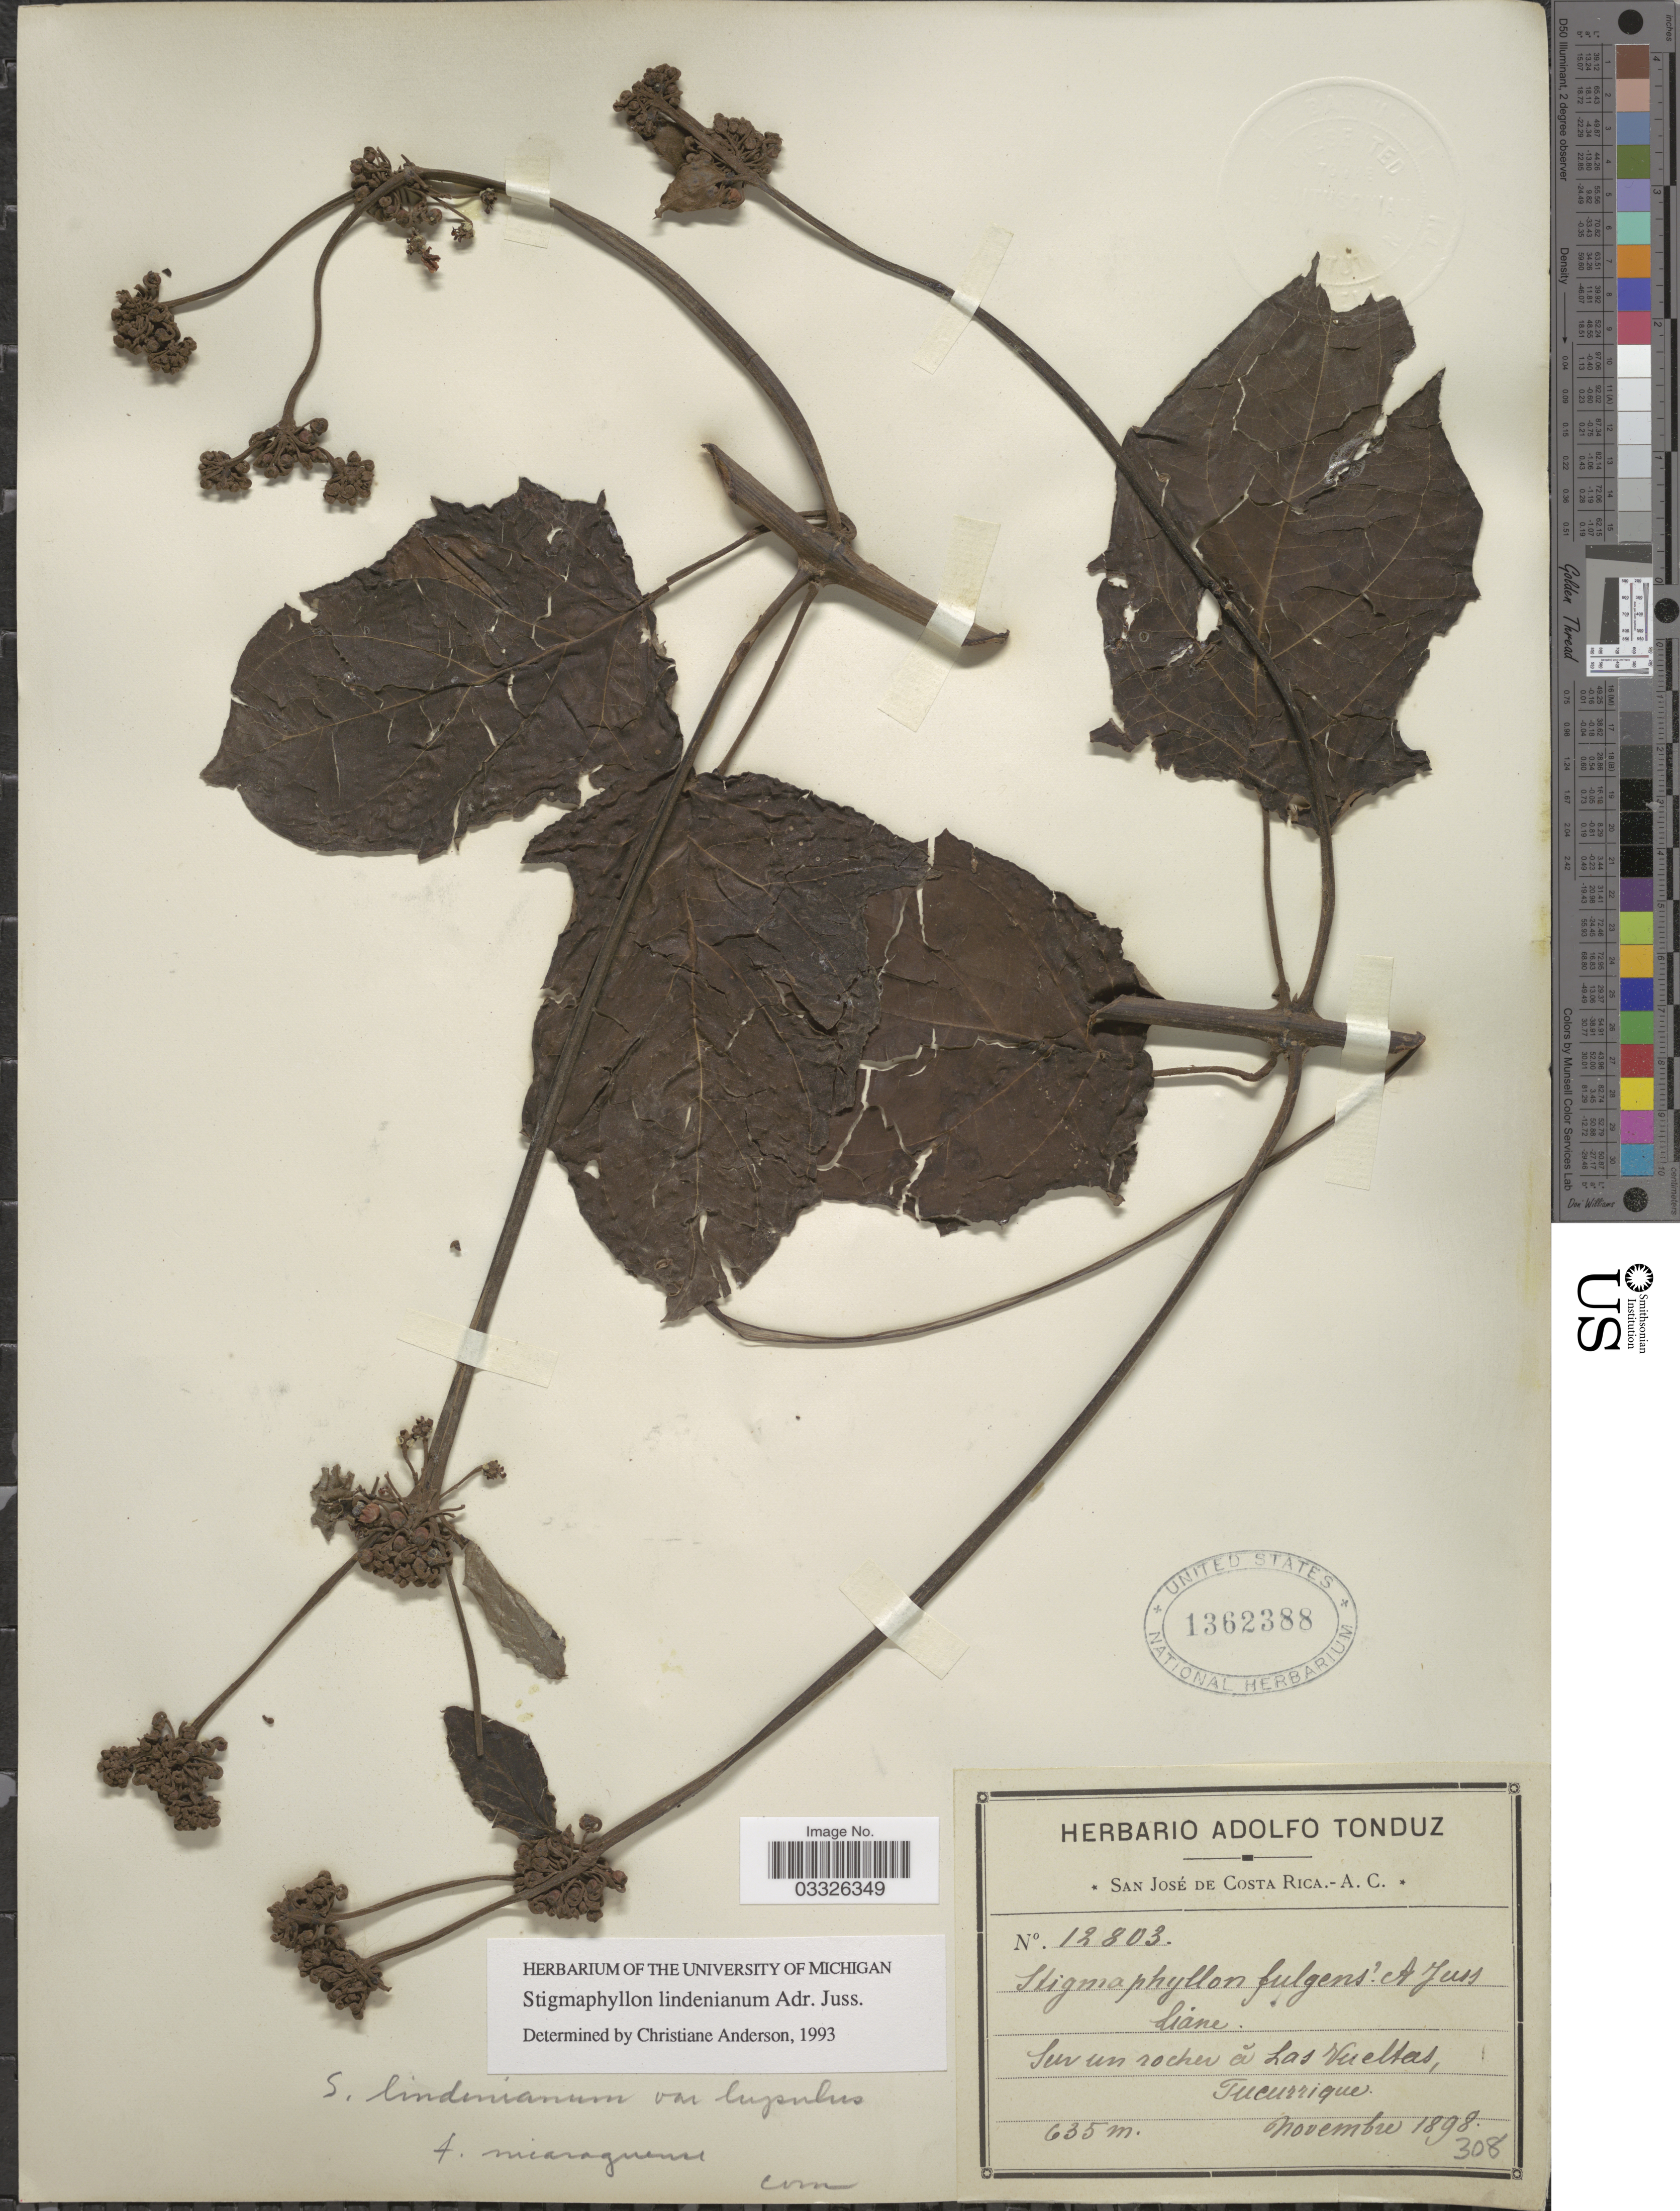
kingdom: Plantae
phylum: Tracheophyta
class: Magnoliopsida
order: Malpighiales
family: Malpighiaceae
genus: Stigmaphyllon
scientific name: Stigmaphyllon lindenianum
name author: A. Juss.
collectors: ex Herb. Adolfo Tonduz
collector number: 12803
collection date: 1898-11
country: Costa Rica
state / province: San José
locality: Sur un rocher á Las Vueltas, Tucurrique.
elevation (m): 635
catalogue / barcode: US 1362388